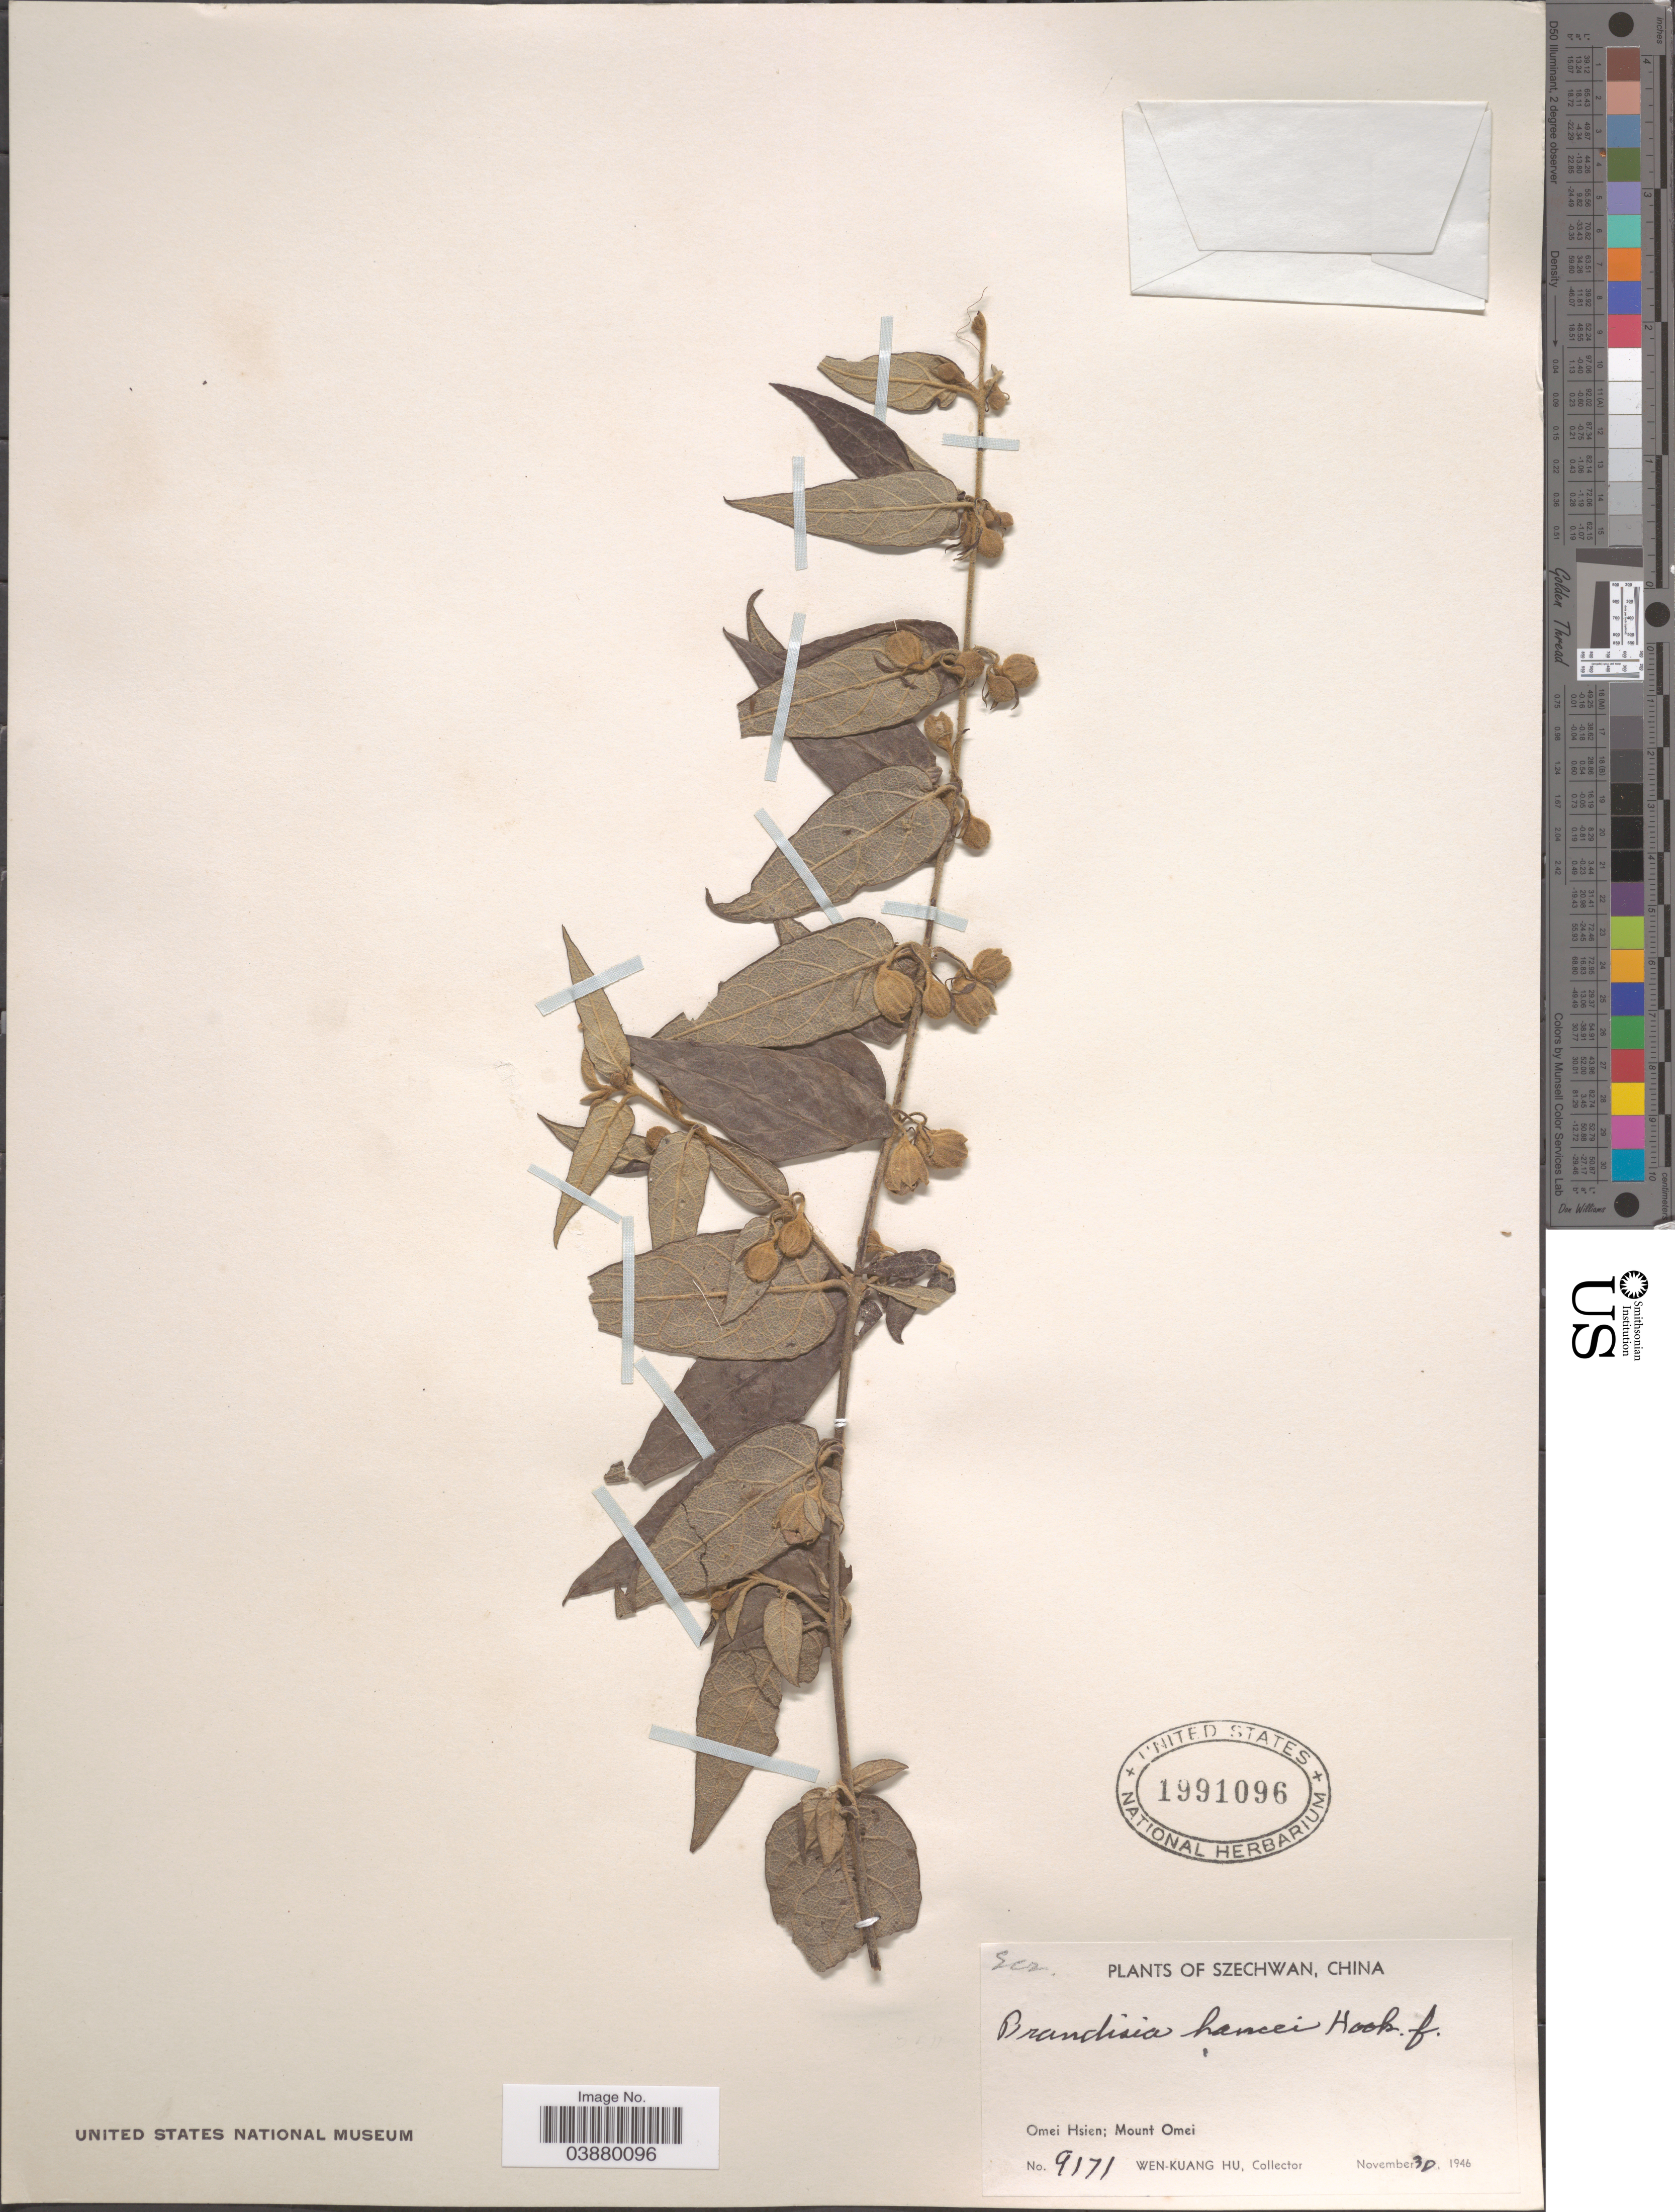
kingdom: Plantae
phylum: Tracheophyta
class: Magnoliopsida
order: Lamiales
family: Orobanchaceae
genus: Brandisia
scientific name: Brandisia hancei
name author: Hook. f.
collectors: W. K. Hu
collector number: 9171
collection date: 1946-11-30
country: China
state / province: Sichuan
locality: Szechwan. Omei Hsien; Mount Omei.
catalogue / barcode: US 1991096